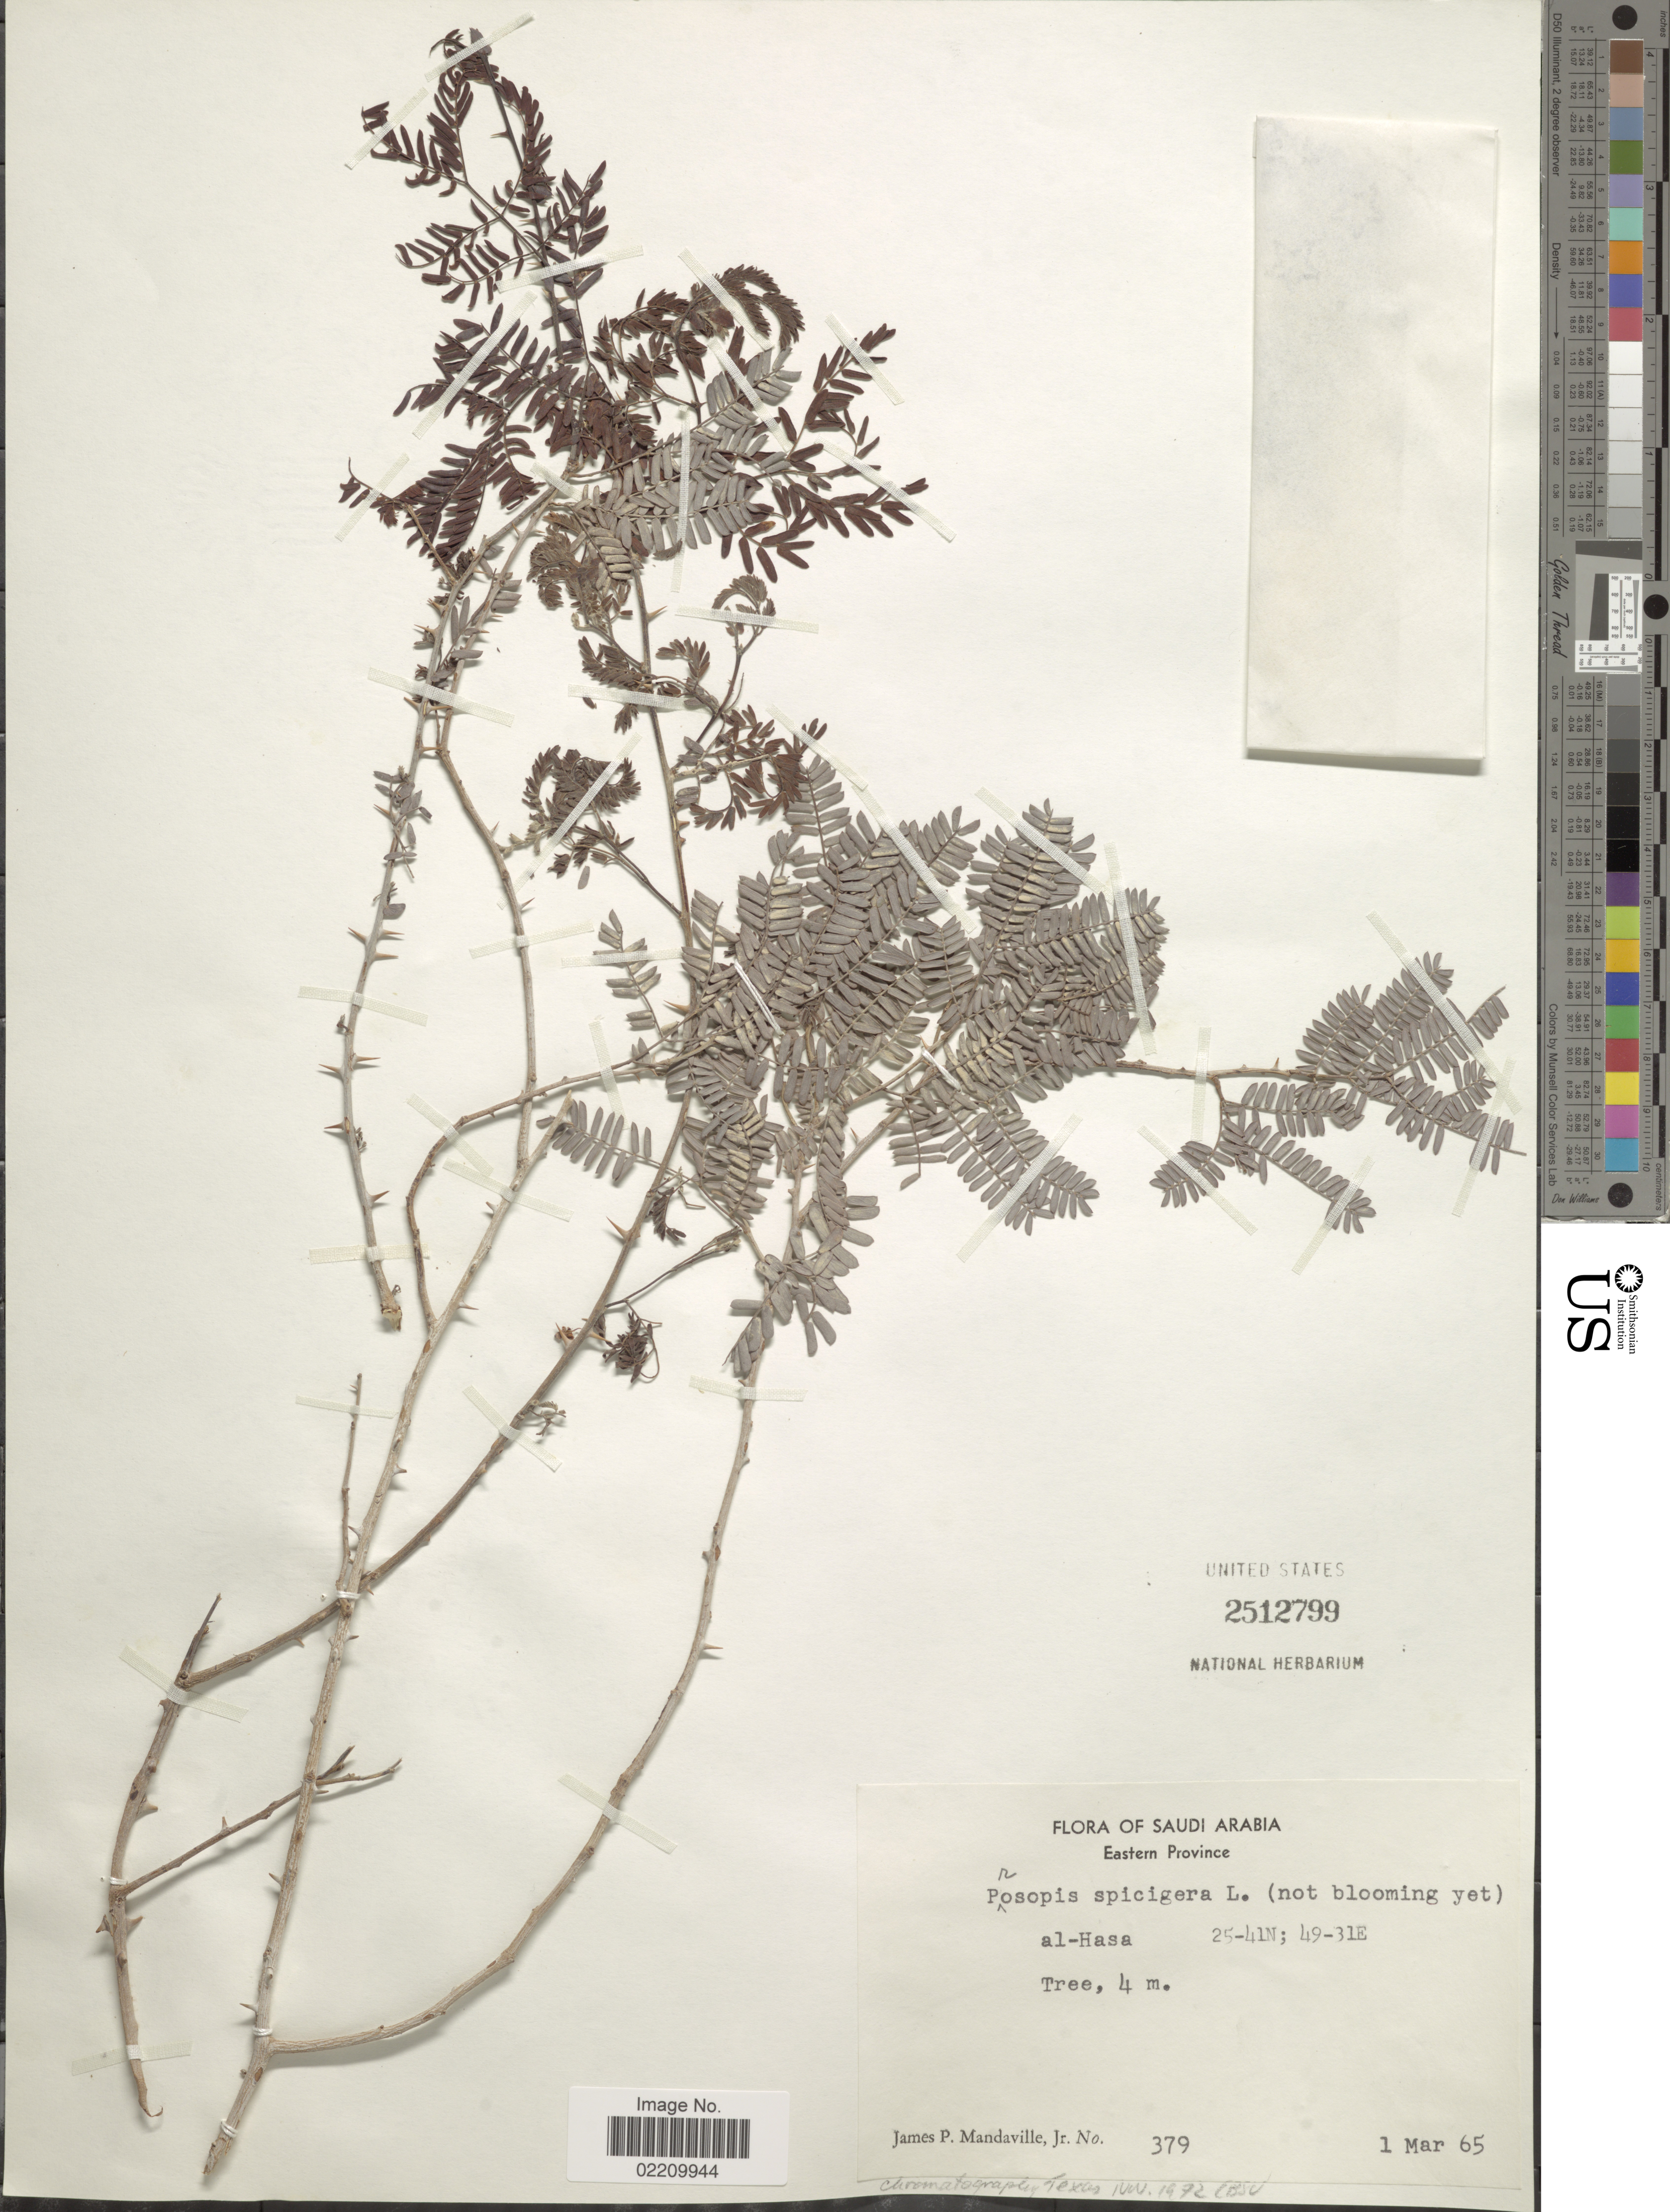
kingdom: Plantae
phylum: Tracheophyta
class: Magnoliopsida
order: Fabales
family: Fabaceae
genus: Prosopis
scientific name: Prosopis farcta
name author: (Banks & Sol.) J.F. Macbr.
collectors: J. Mandaville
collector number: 379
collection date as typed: Transcribed d/m/y: 1/3/65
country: Saudi Arabia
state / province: Ash Sharqiyah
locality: Eastern Province, Al-Hasa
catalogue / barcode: US 2512799